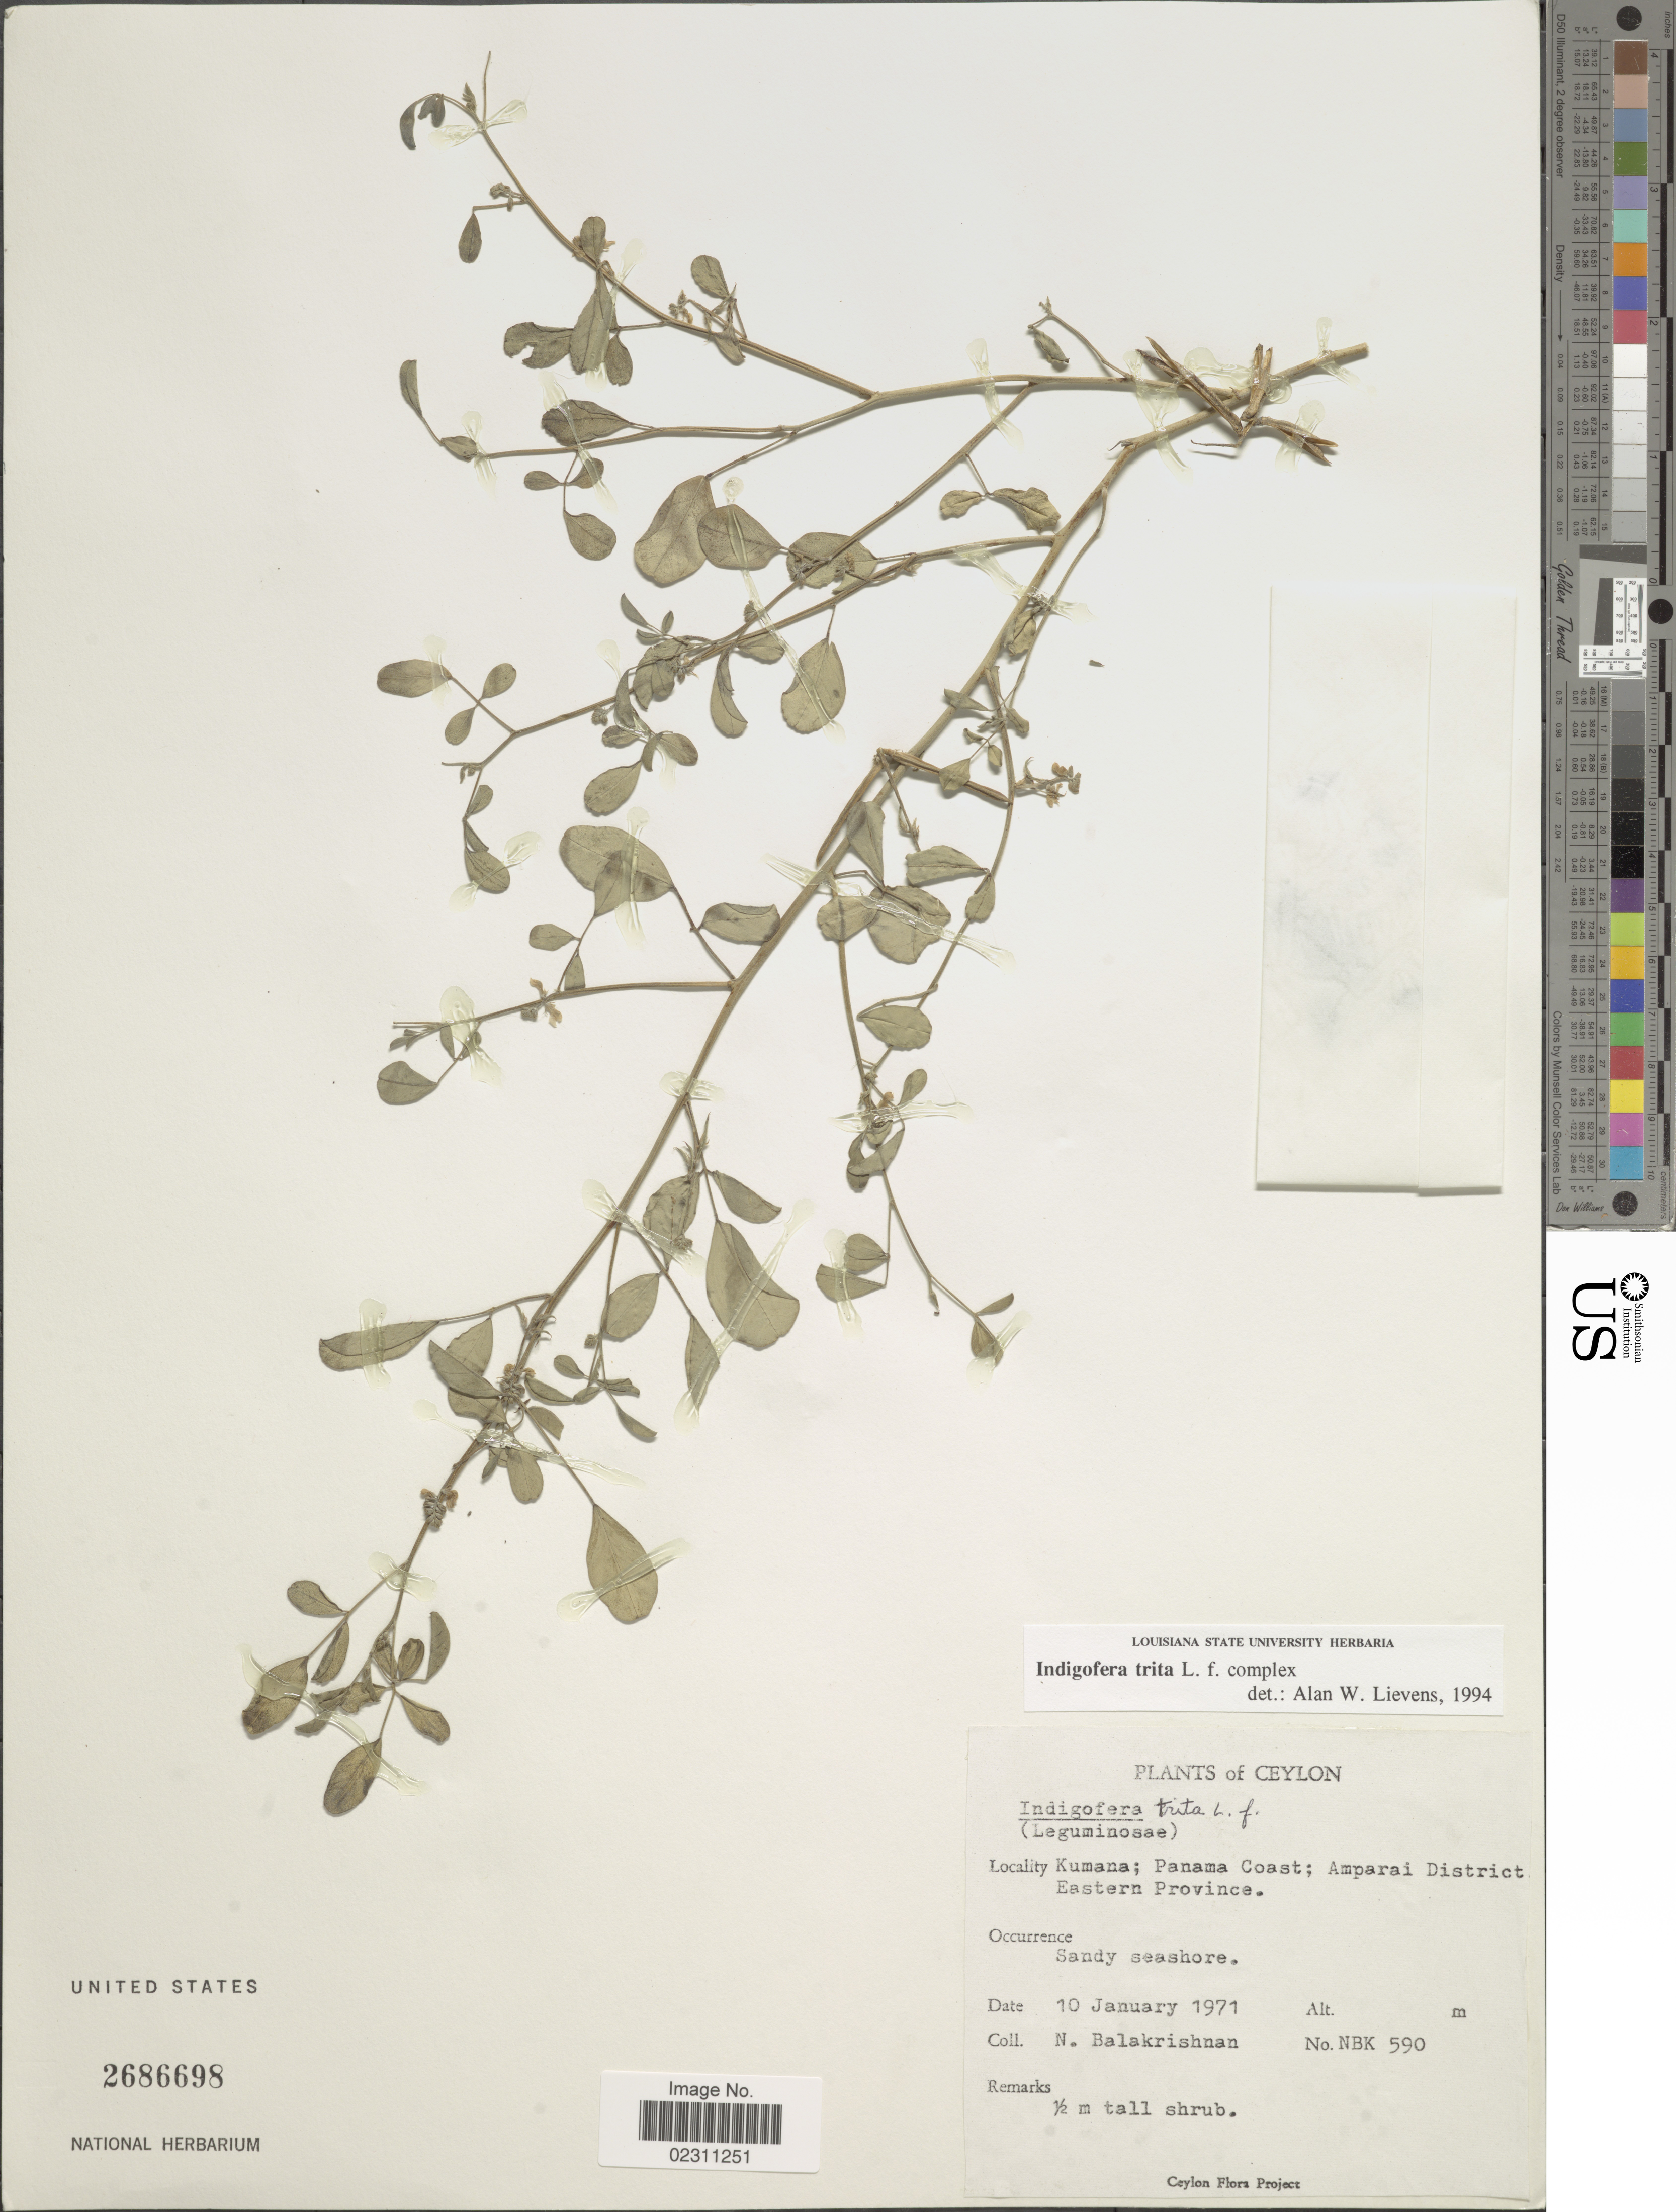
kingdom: Plantae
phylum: Tracheophyta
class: Magnoliopsida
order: Fabales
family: Fabaceae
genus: Indigofera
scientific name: Indigofera trita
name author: L. f.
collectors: N. Balakrishnan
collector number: NBK590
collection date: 1971-01-10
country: Sri Lanka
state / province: Eastern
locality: Ceylon. Kumana; Panama Coast; Amparai District. Eastern Province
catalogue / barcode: US 2686698